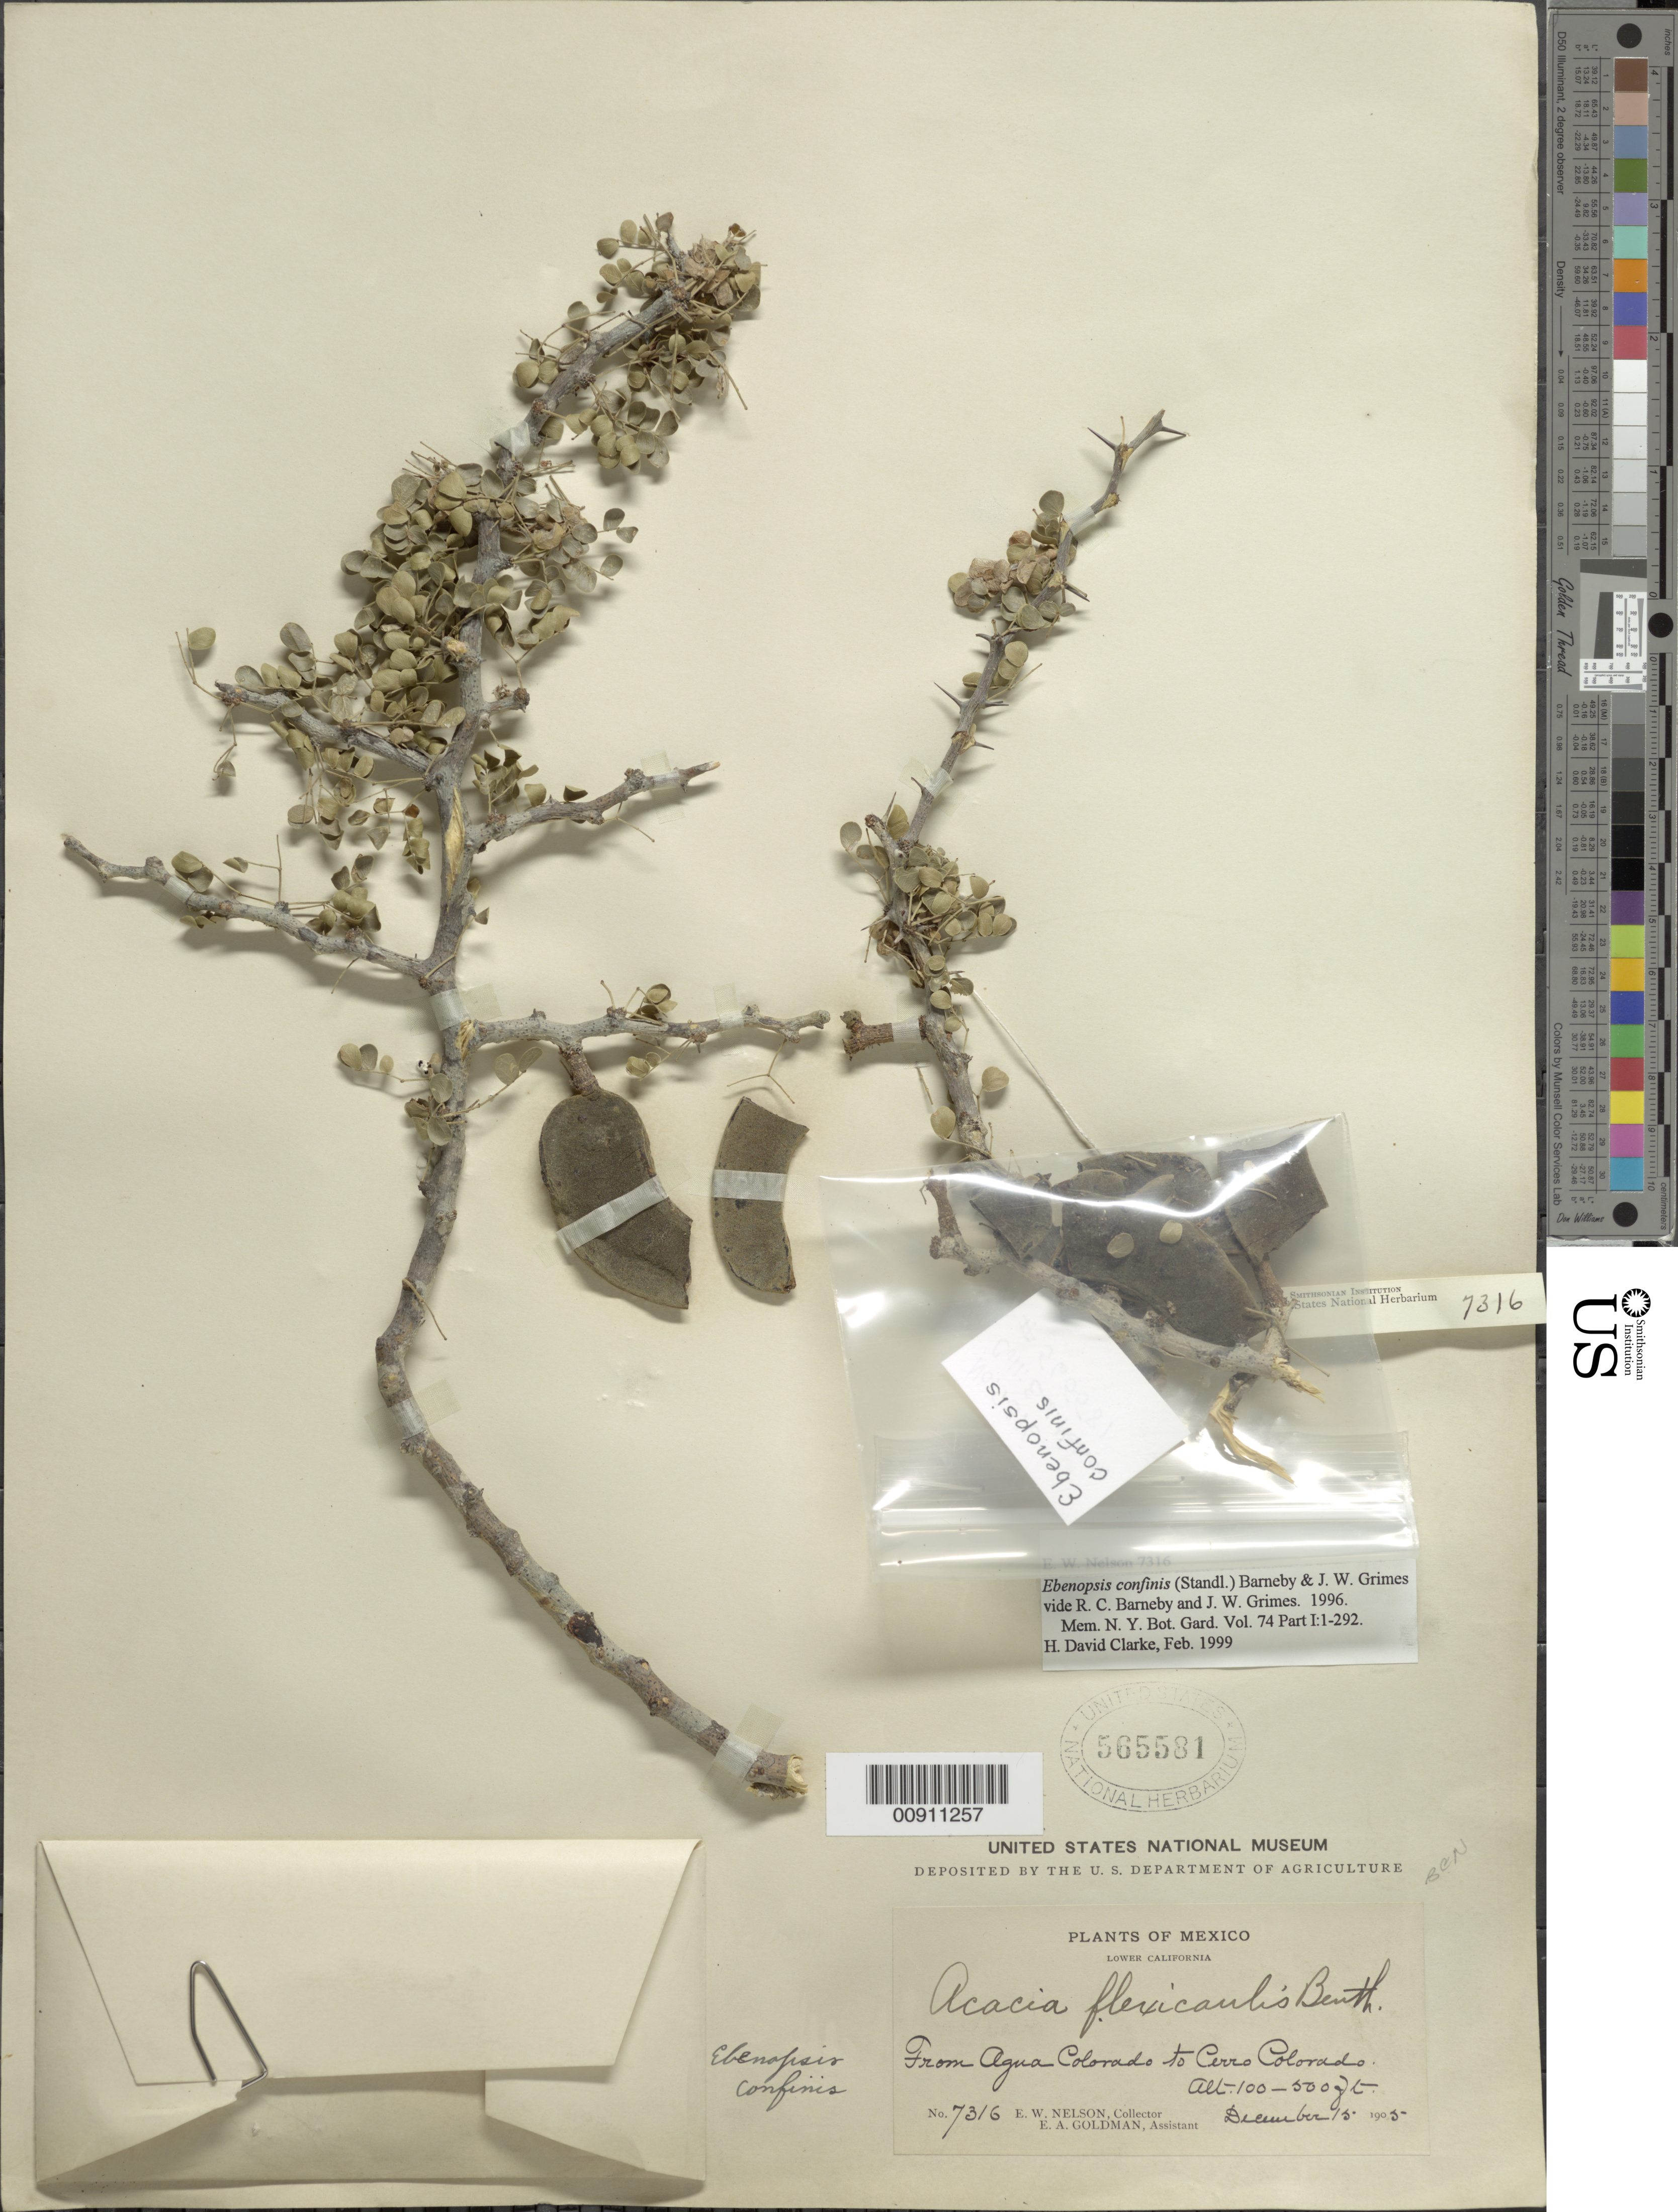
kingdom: Plantae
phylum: Tracheophyta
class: Magnoliopsida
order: Fabales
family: Fabaceae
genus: Ebenopsis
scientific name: Ebenopsis confinis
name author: (Standl.) Britton & Rose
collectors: E. W. Nelson & E. A. Goldman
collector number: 7316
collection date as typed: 15 Dec 1905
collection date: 1905-12-15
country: Mexico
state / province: Baja California Norte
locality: From Agua Colorado to Cerro Colorado, Lower California.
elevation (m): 30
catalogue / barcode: US 565581